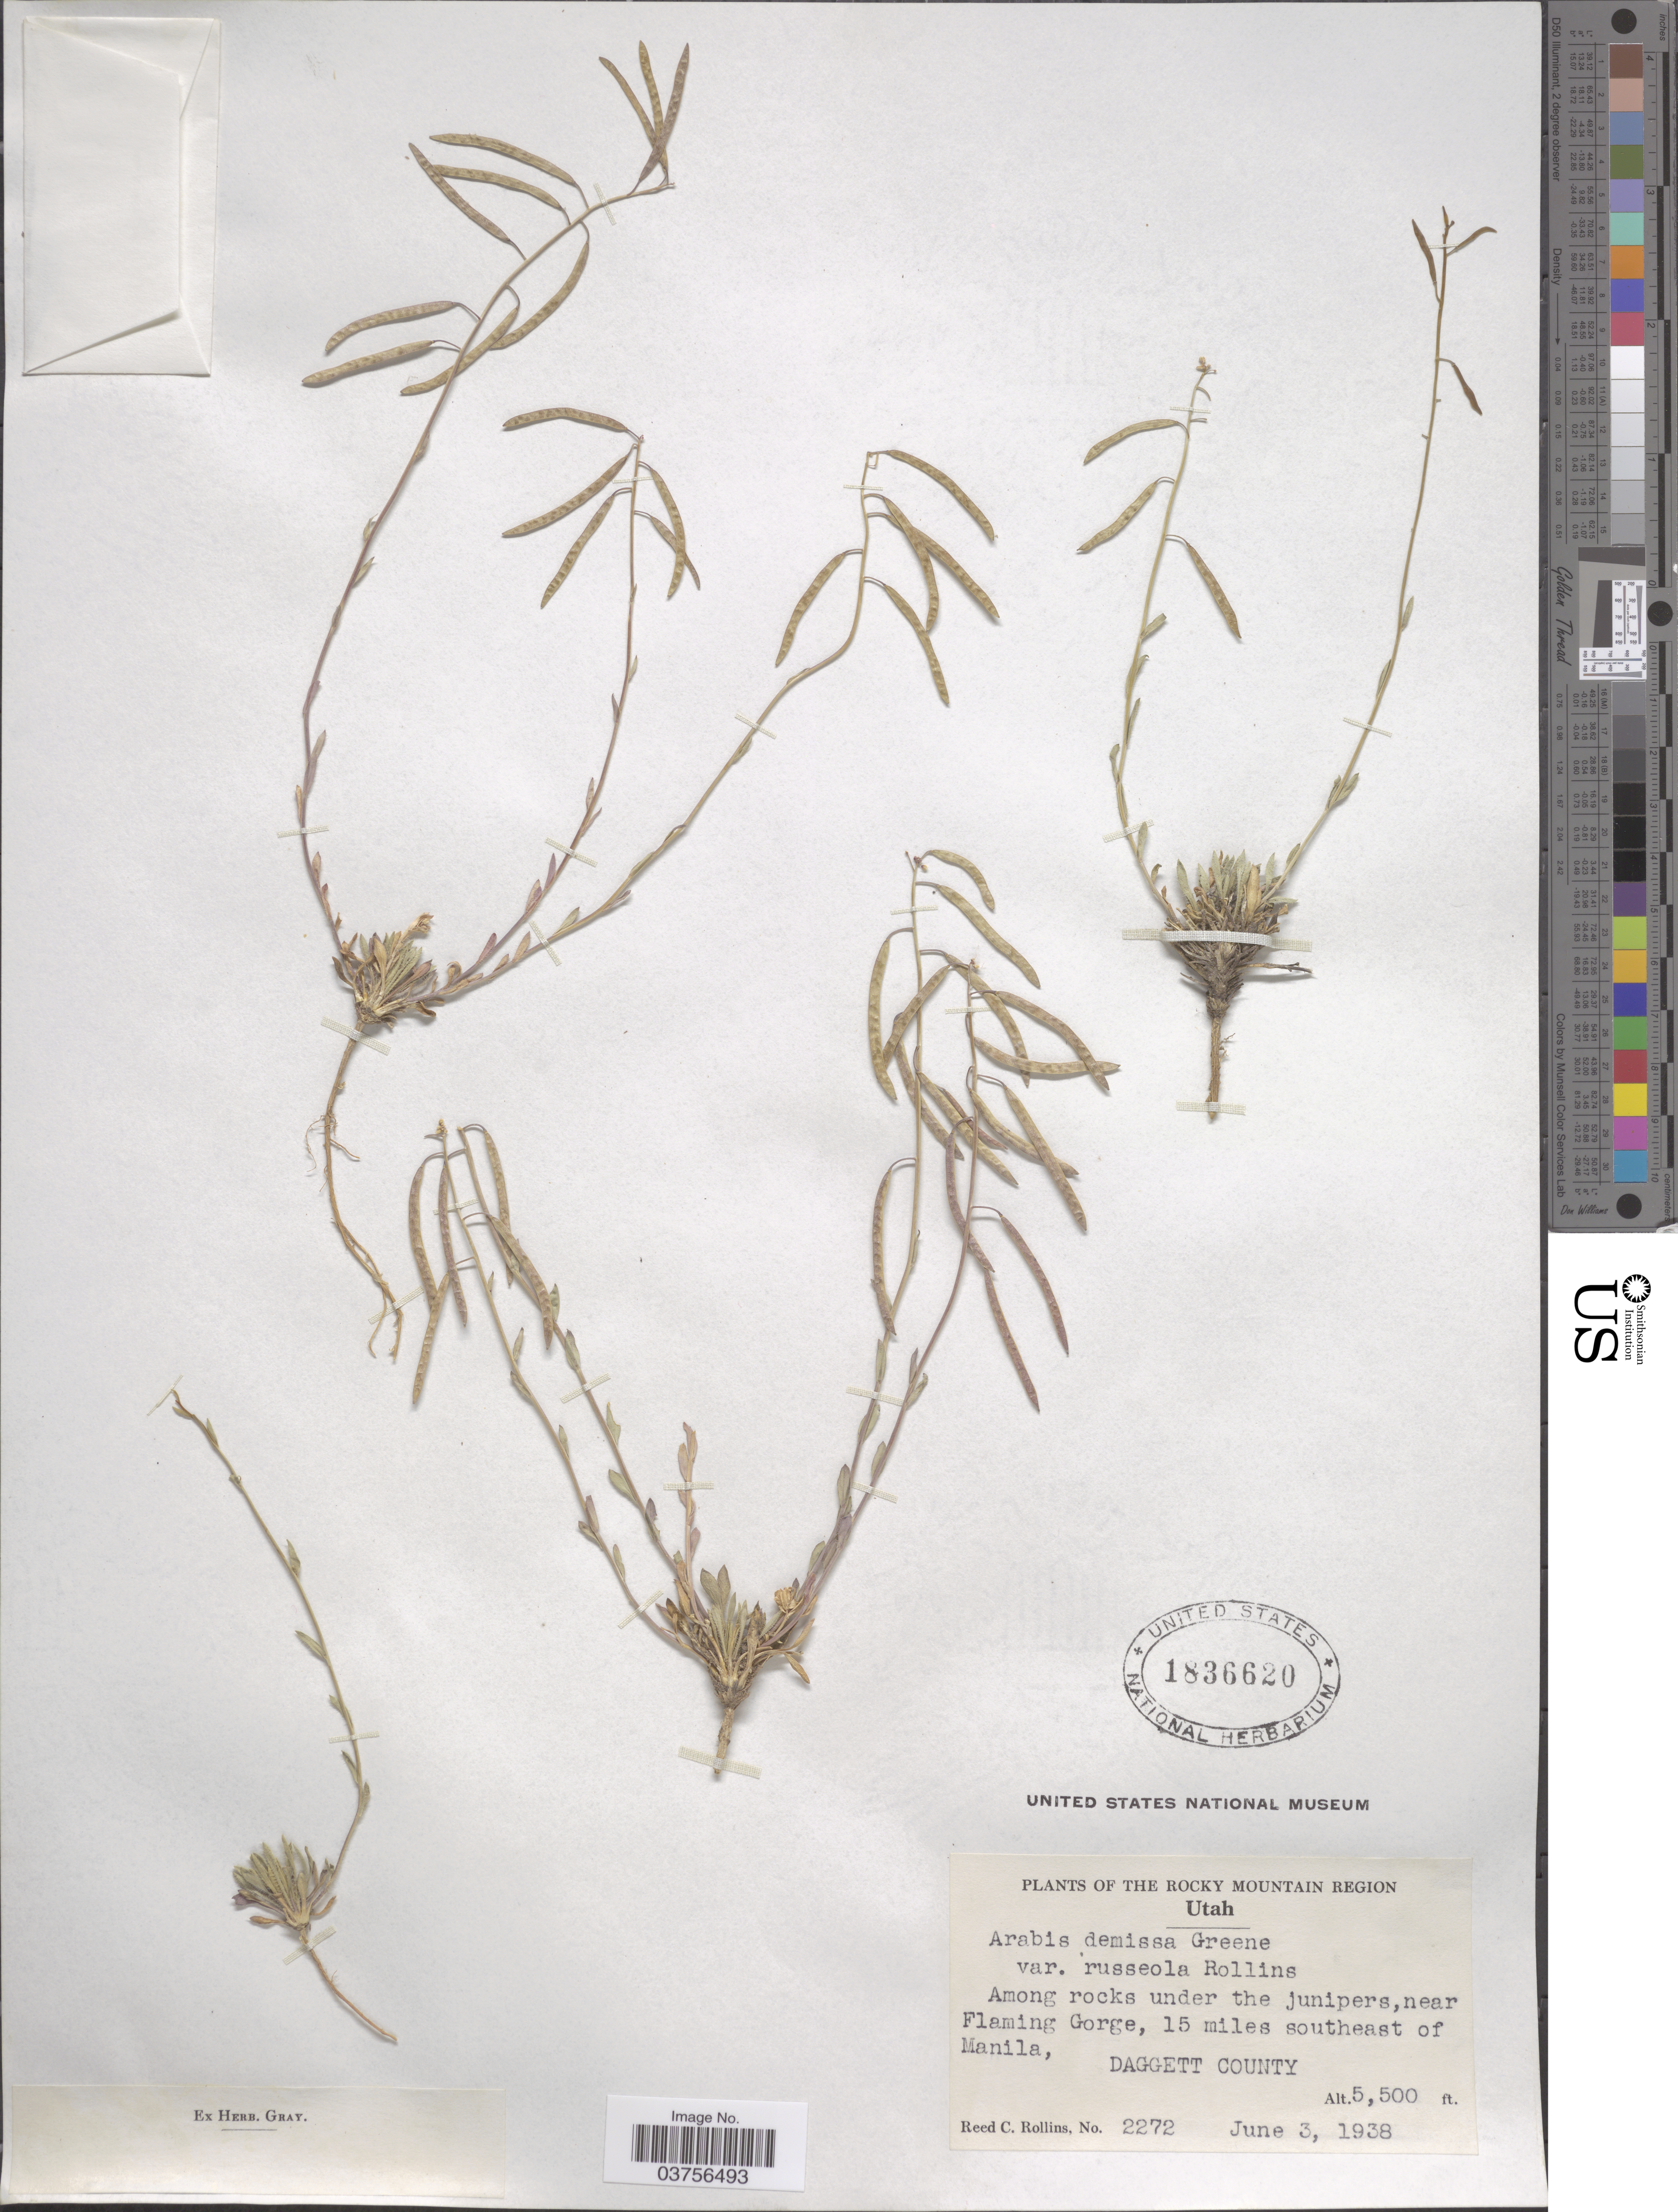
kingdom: Plantae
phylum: Tracheophyta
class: Magnoliopsida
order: Brassicales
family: Brassicaceae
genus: Arabis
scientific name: Arabis demissa var. demissa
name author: Greene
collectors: R. C. Rollins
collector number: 2272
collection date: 1938-06-03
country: United States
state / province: Utah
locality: The Rocky Mountain Region. Near Flaming Gorge, 15 miles southeast of Manila, Daggett County.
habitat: among rocks under the junipers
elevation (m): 1676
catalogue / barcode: US 1836620